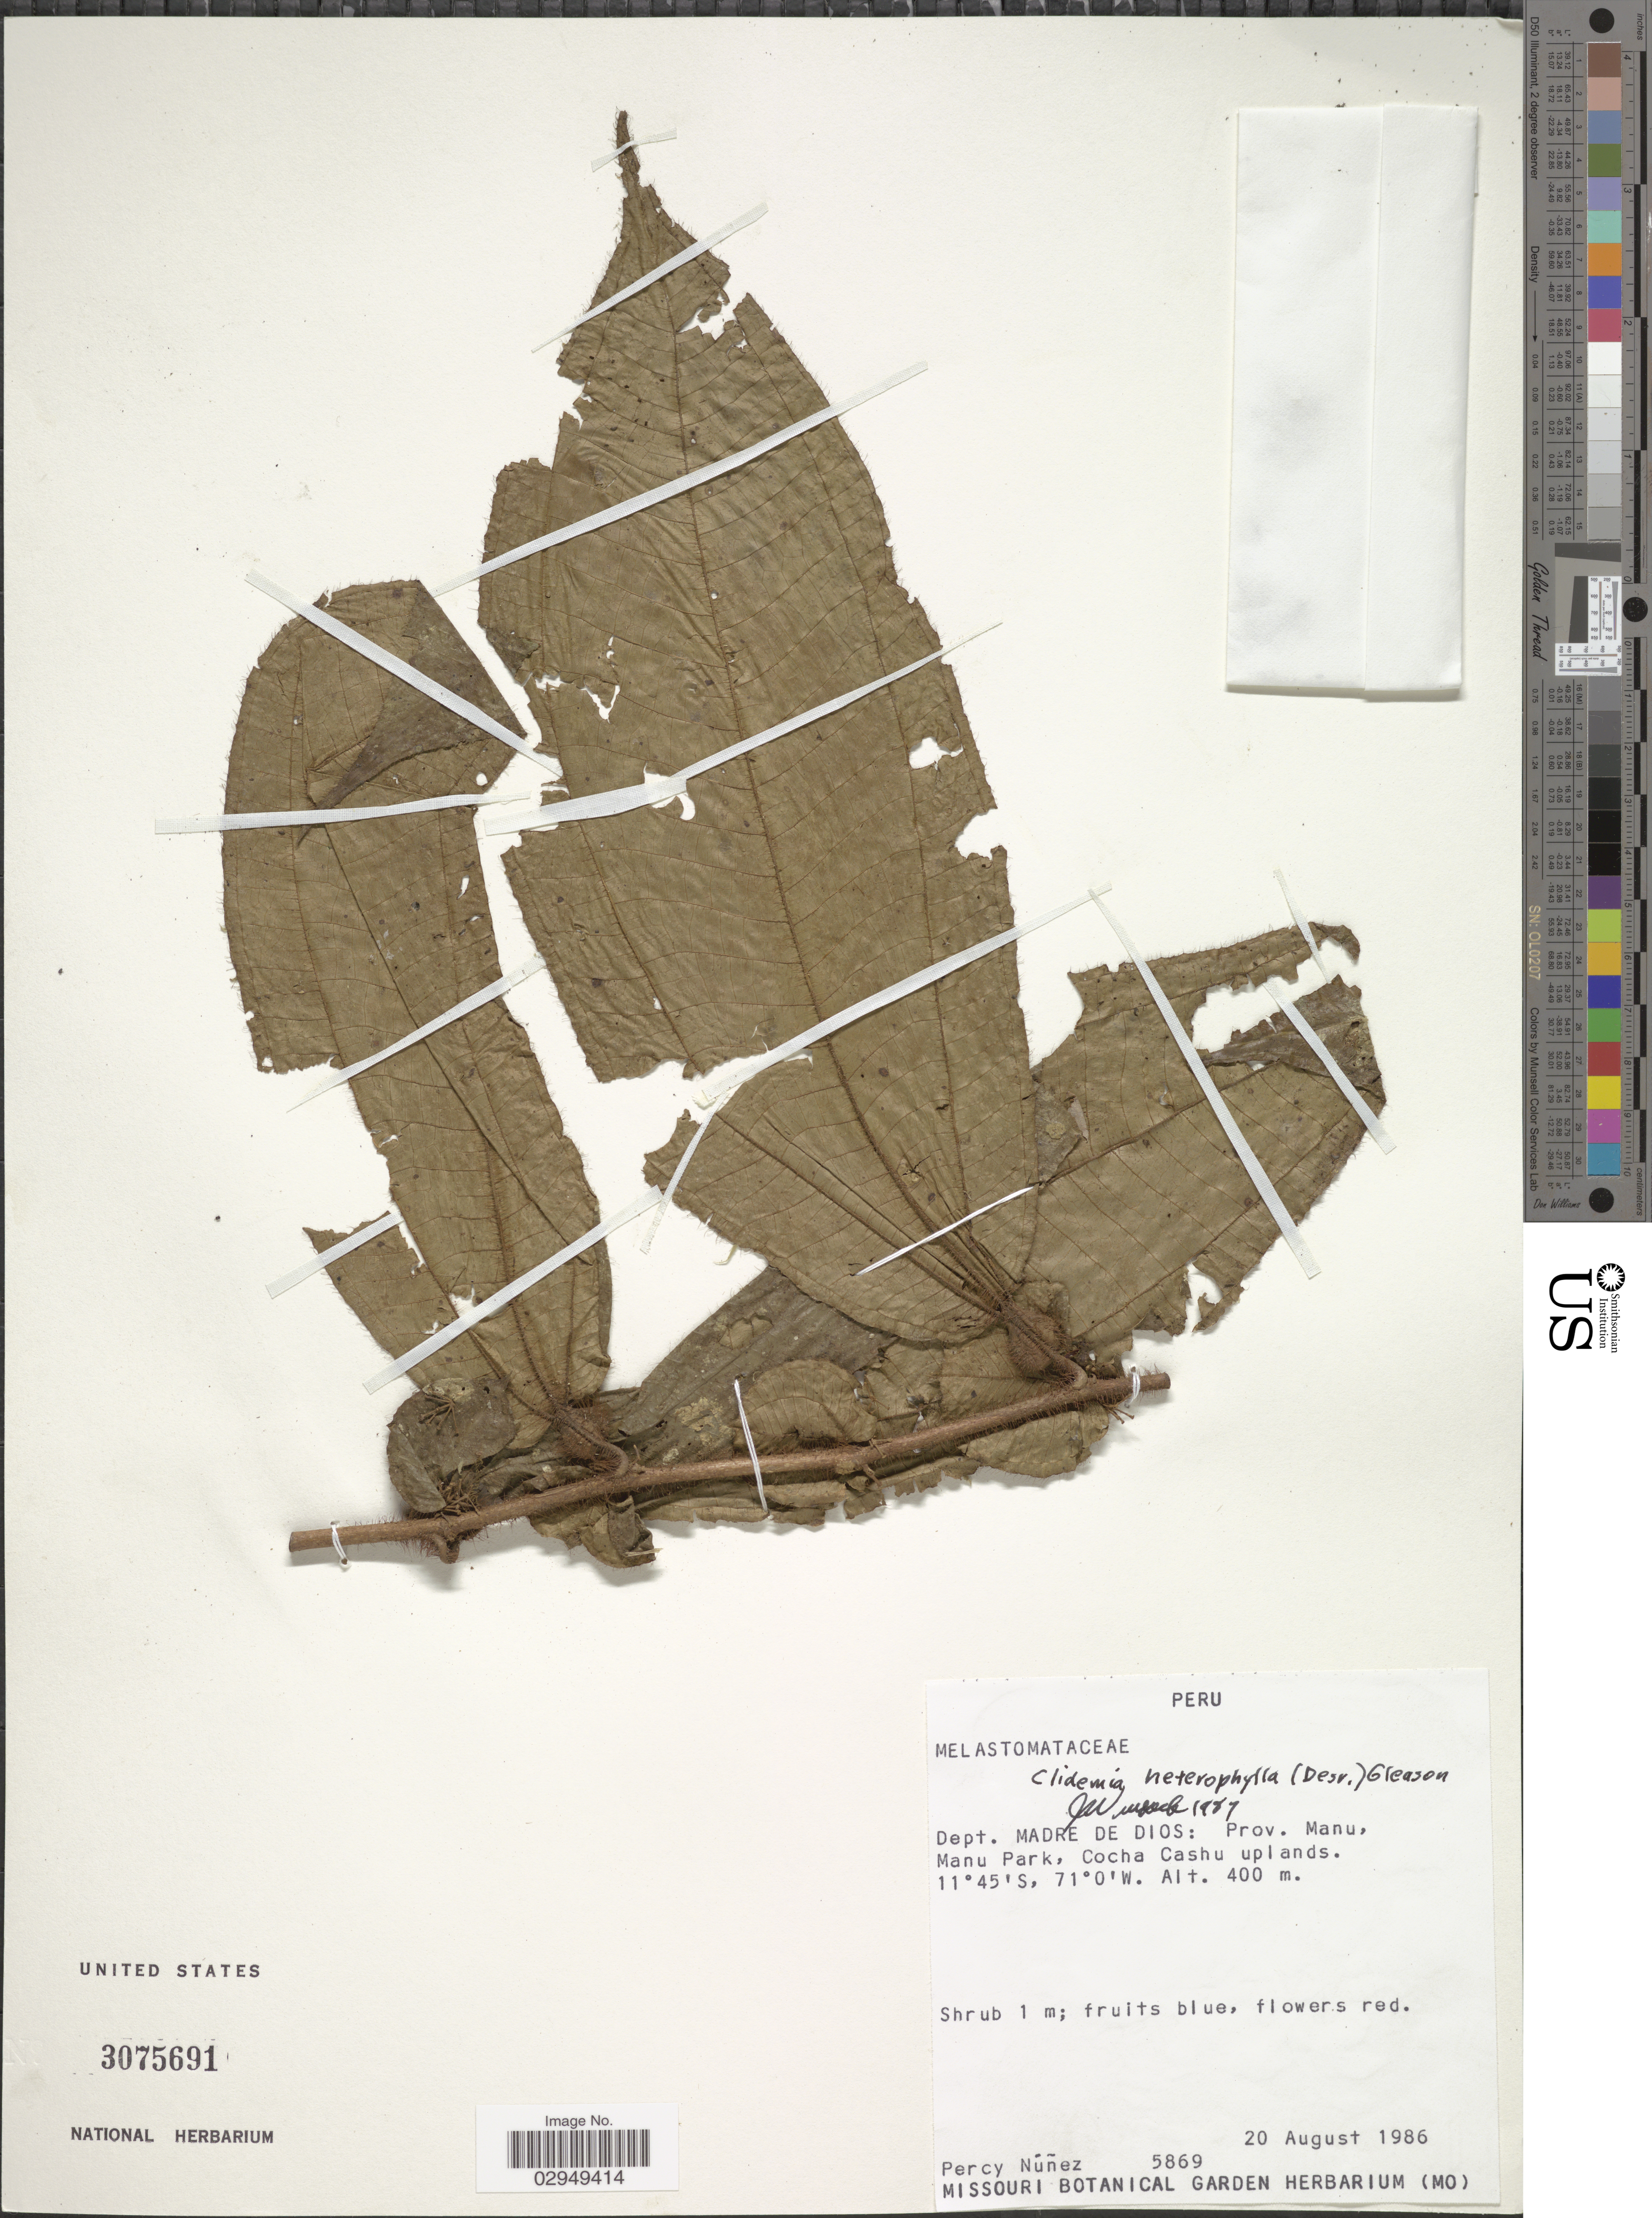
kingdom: Plantae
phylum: Tracheophyta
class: Magnoliopsida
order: Myrtales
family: Melastomataceae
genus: Clidemia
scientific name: Clidemia heterophylla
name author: Steud.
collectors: P. Nuñez V.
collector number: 5869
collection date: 1986-08-20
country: Peru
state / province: Madre de Dios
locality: Dept. Madre de Dios: Prov. Manu, Manu Park, Cocha Cashu uplands.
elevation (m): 400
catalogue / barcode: US 3075691